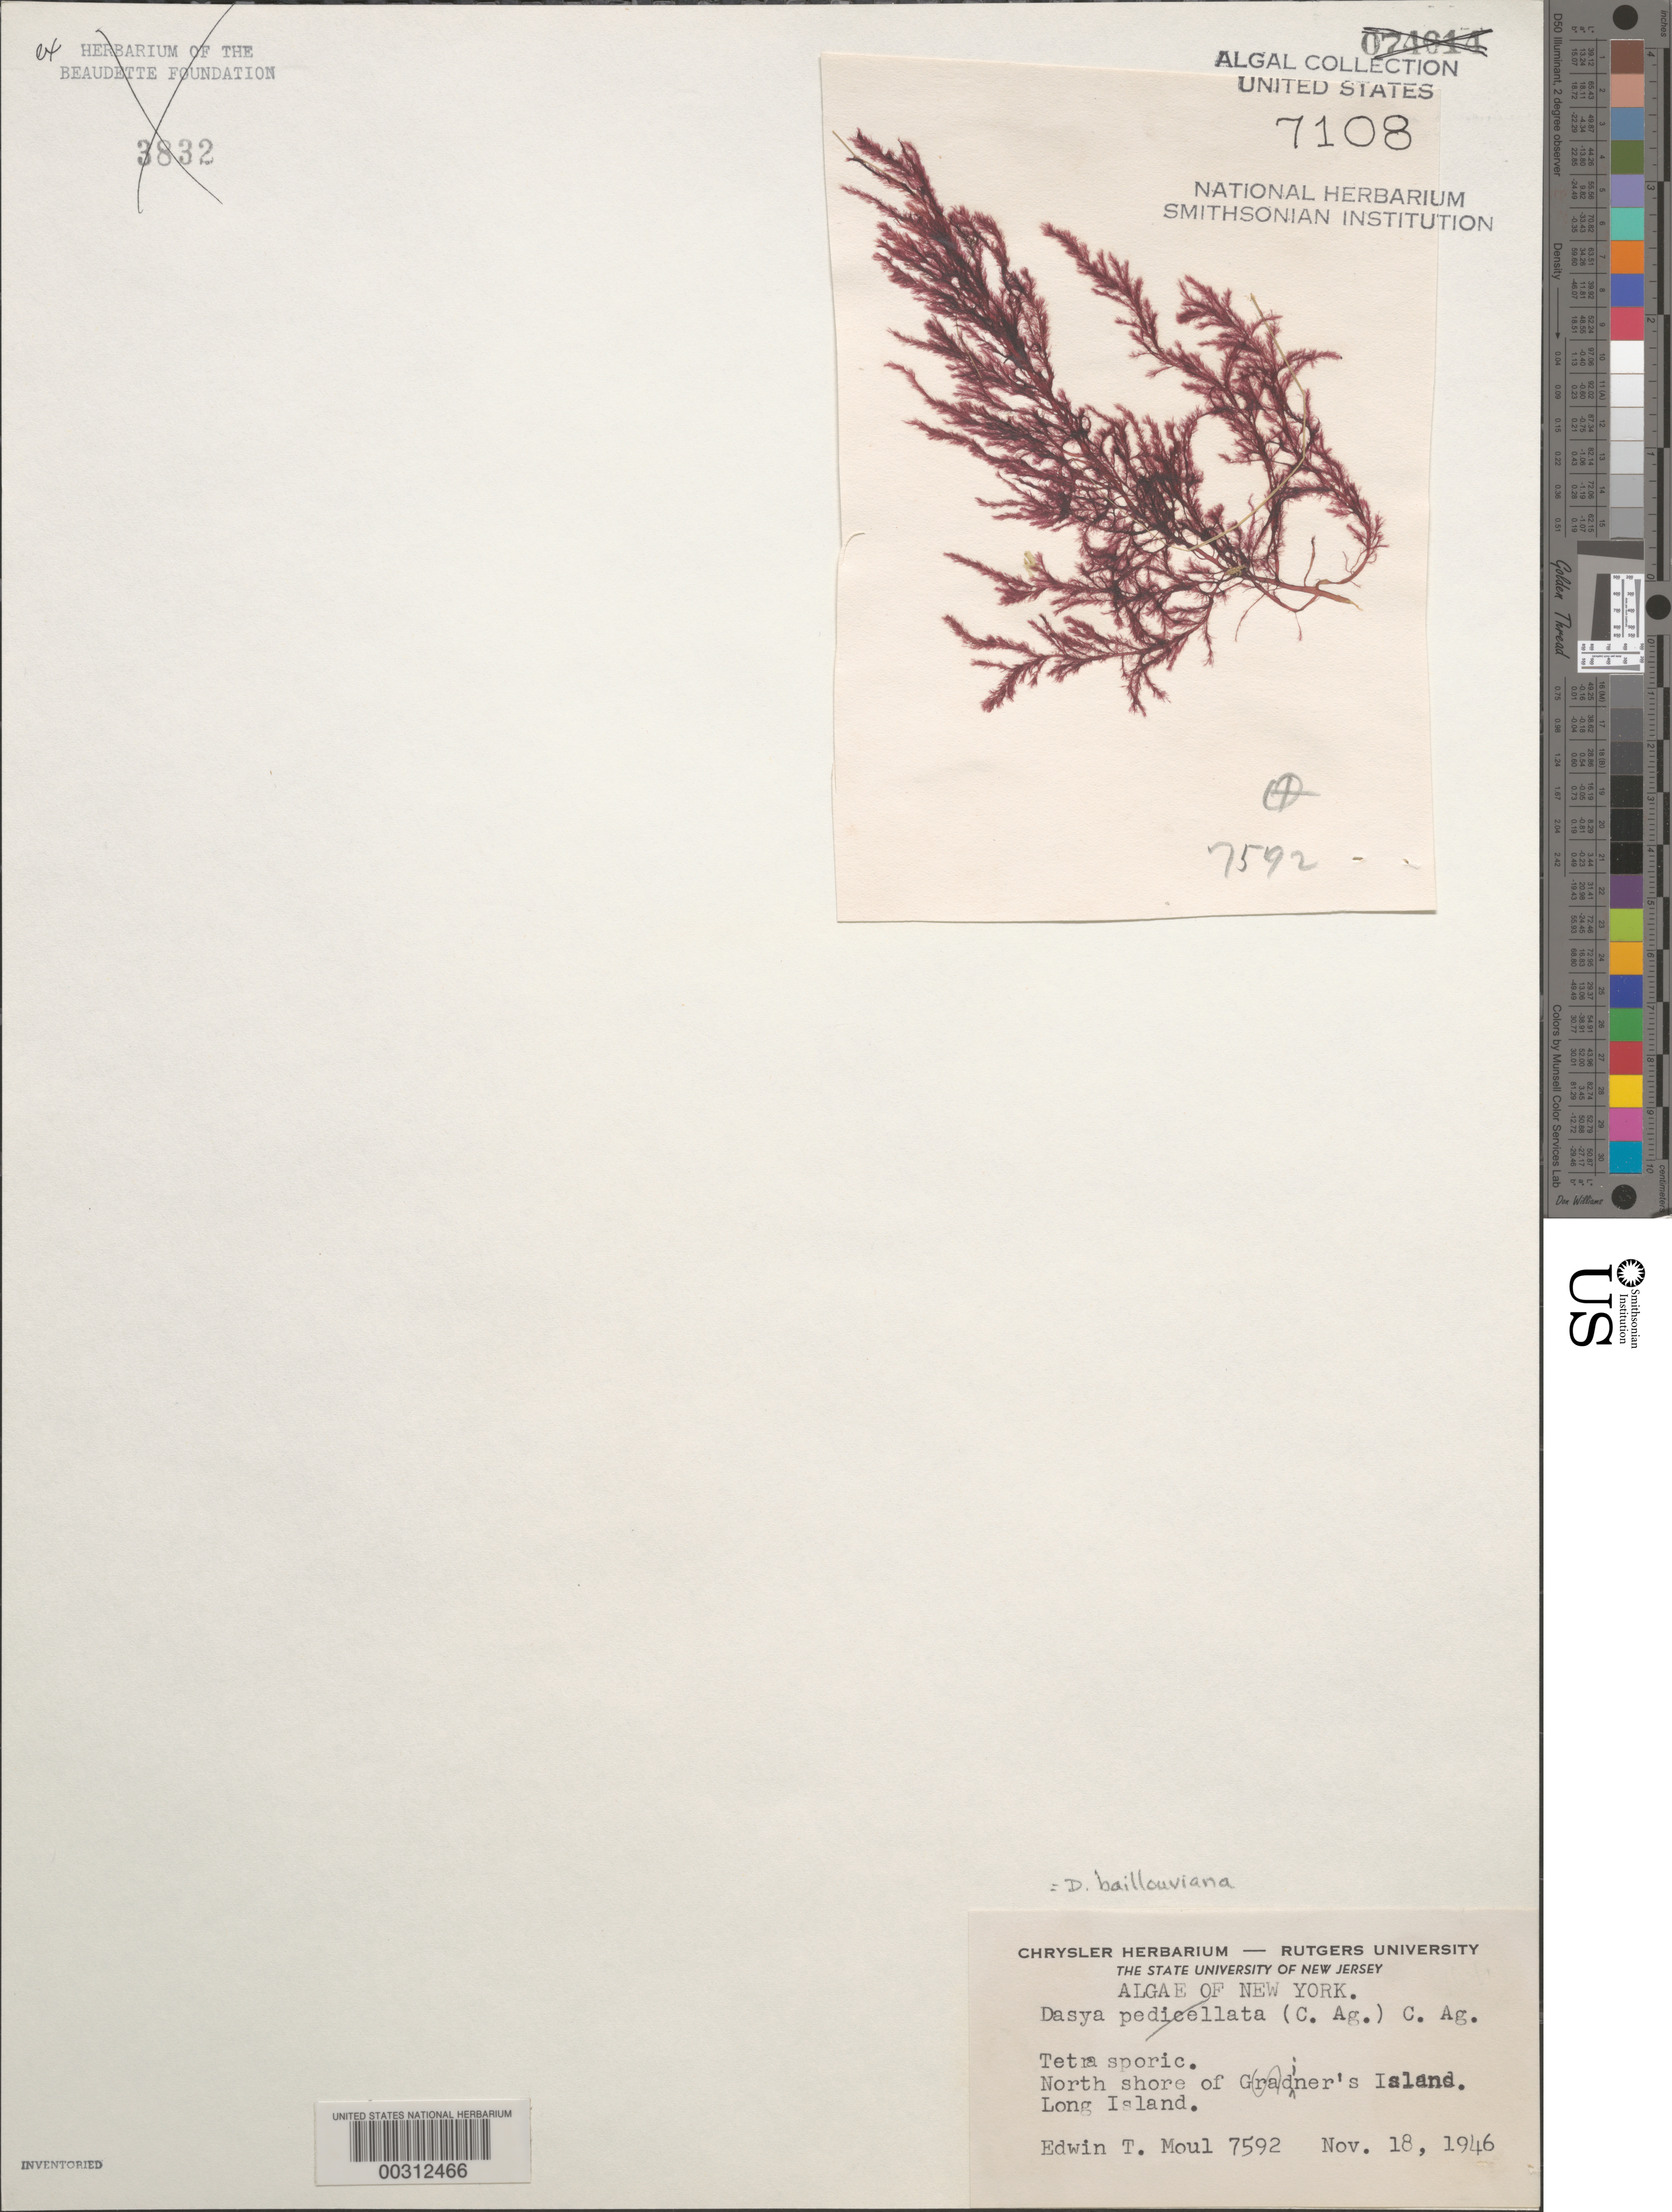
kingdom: Plantae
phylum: Rhodophyta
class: Florideophyceae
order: Ceramiales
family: Dasyaceae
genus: Dasya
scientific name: Dasya pedicellata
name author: (C. Agardh) C. Agardh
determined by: Algae name updating Project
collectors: E. T. Moul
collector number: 7592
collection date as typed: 18 Nov 1946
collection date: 1946-11-18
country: United States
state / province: New York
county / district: Suffolk County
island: Gardiners Island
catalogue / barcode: US 7108